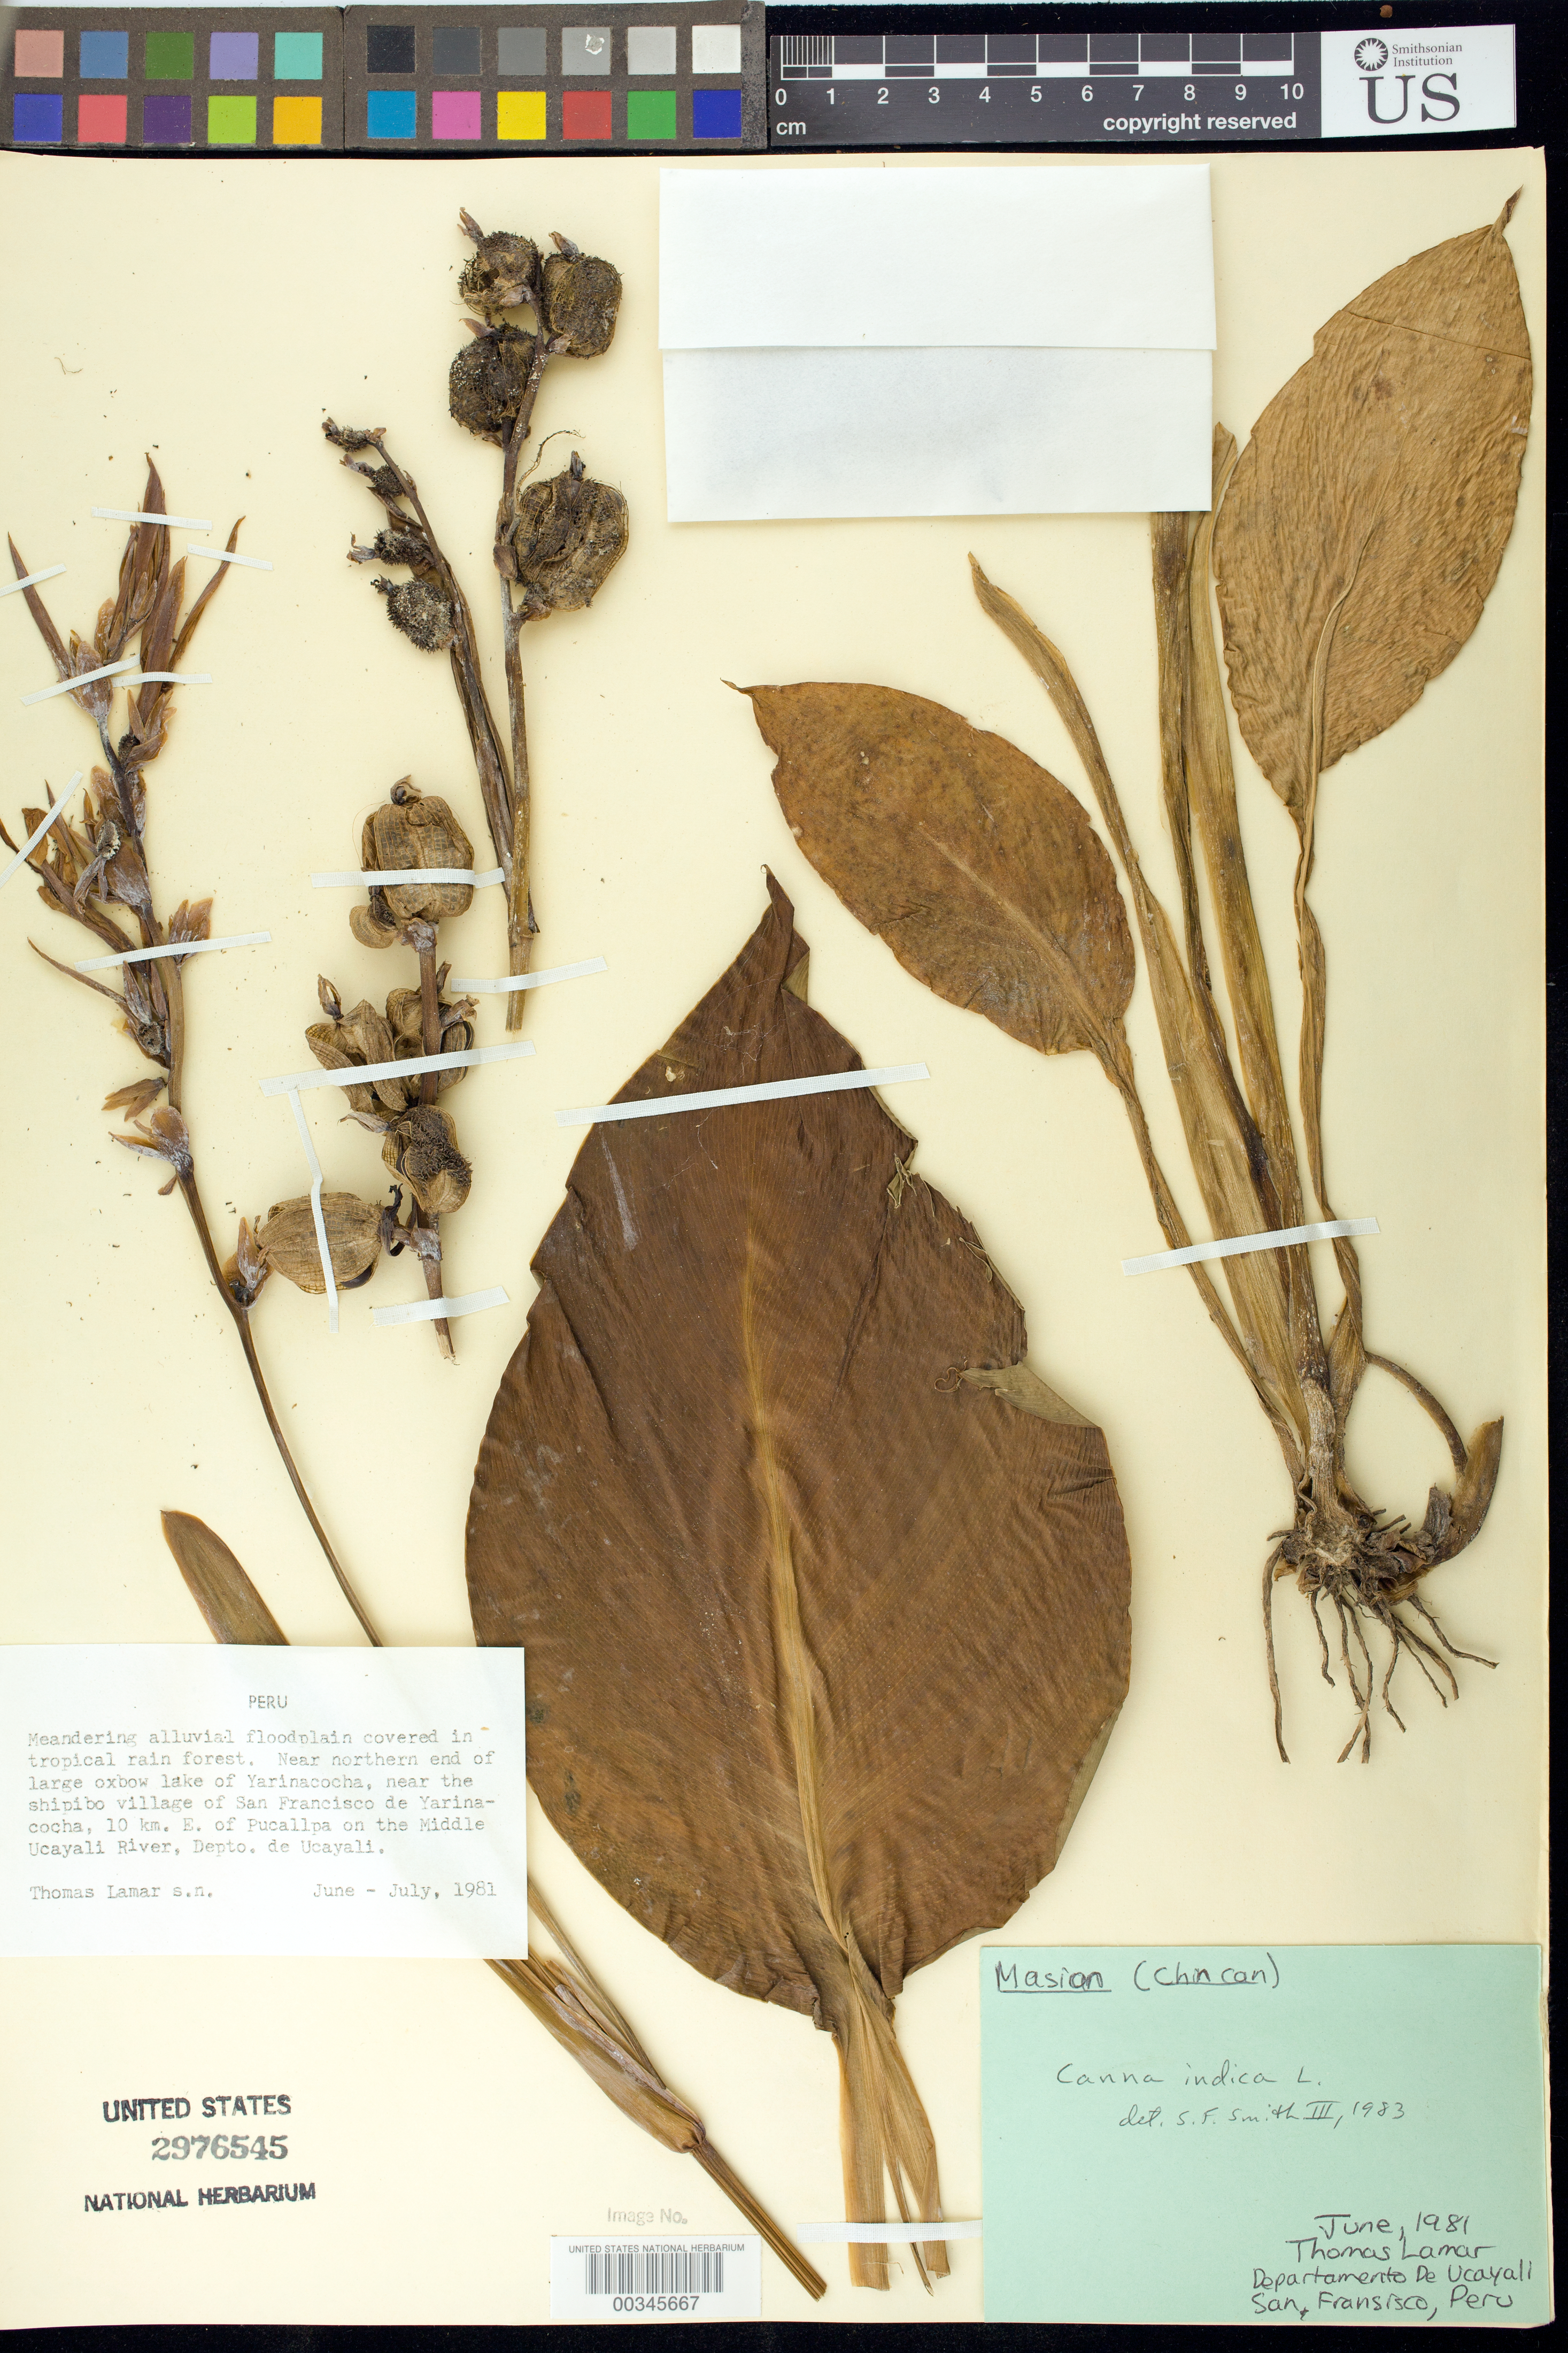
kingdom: Plantae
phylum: Tracheophyta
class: Liliopsida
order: Zingiberales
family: Cannaceae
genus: Canna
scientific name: Canna indica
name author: L.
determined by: Smith, Stephen F., (US), NMNH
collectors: T. Lamar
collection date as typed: Jun 1981 to -- Jul 1981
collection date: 1981-06/1981-07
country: Peru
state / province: Ucayali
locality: Near Shipibo village of San Francisco de Yarinacocha, 10 km E of Pucallpa on Middle Ucayali River; Ucayali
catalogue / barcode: US 2976545